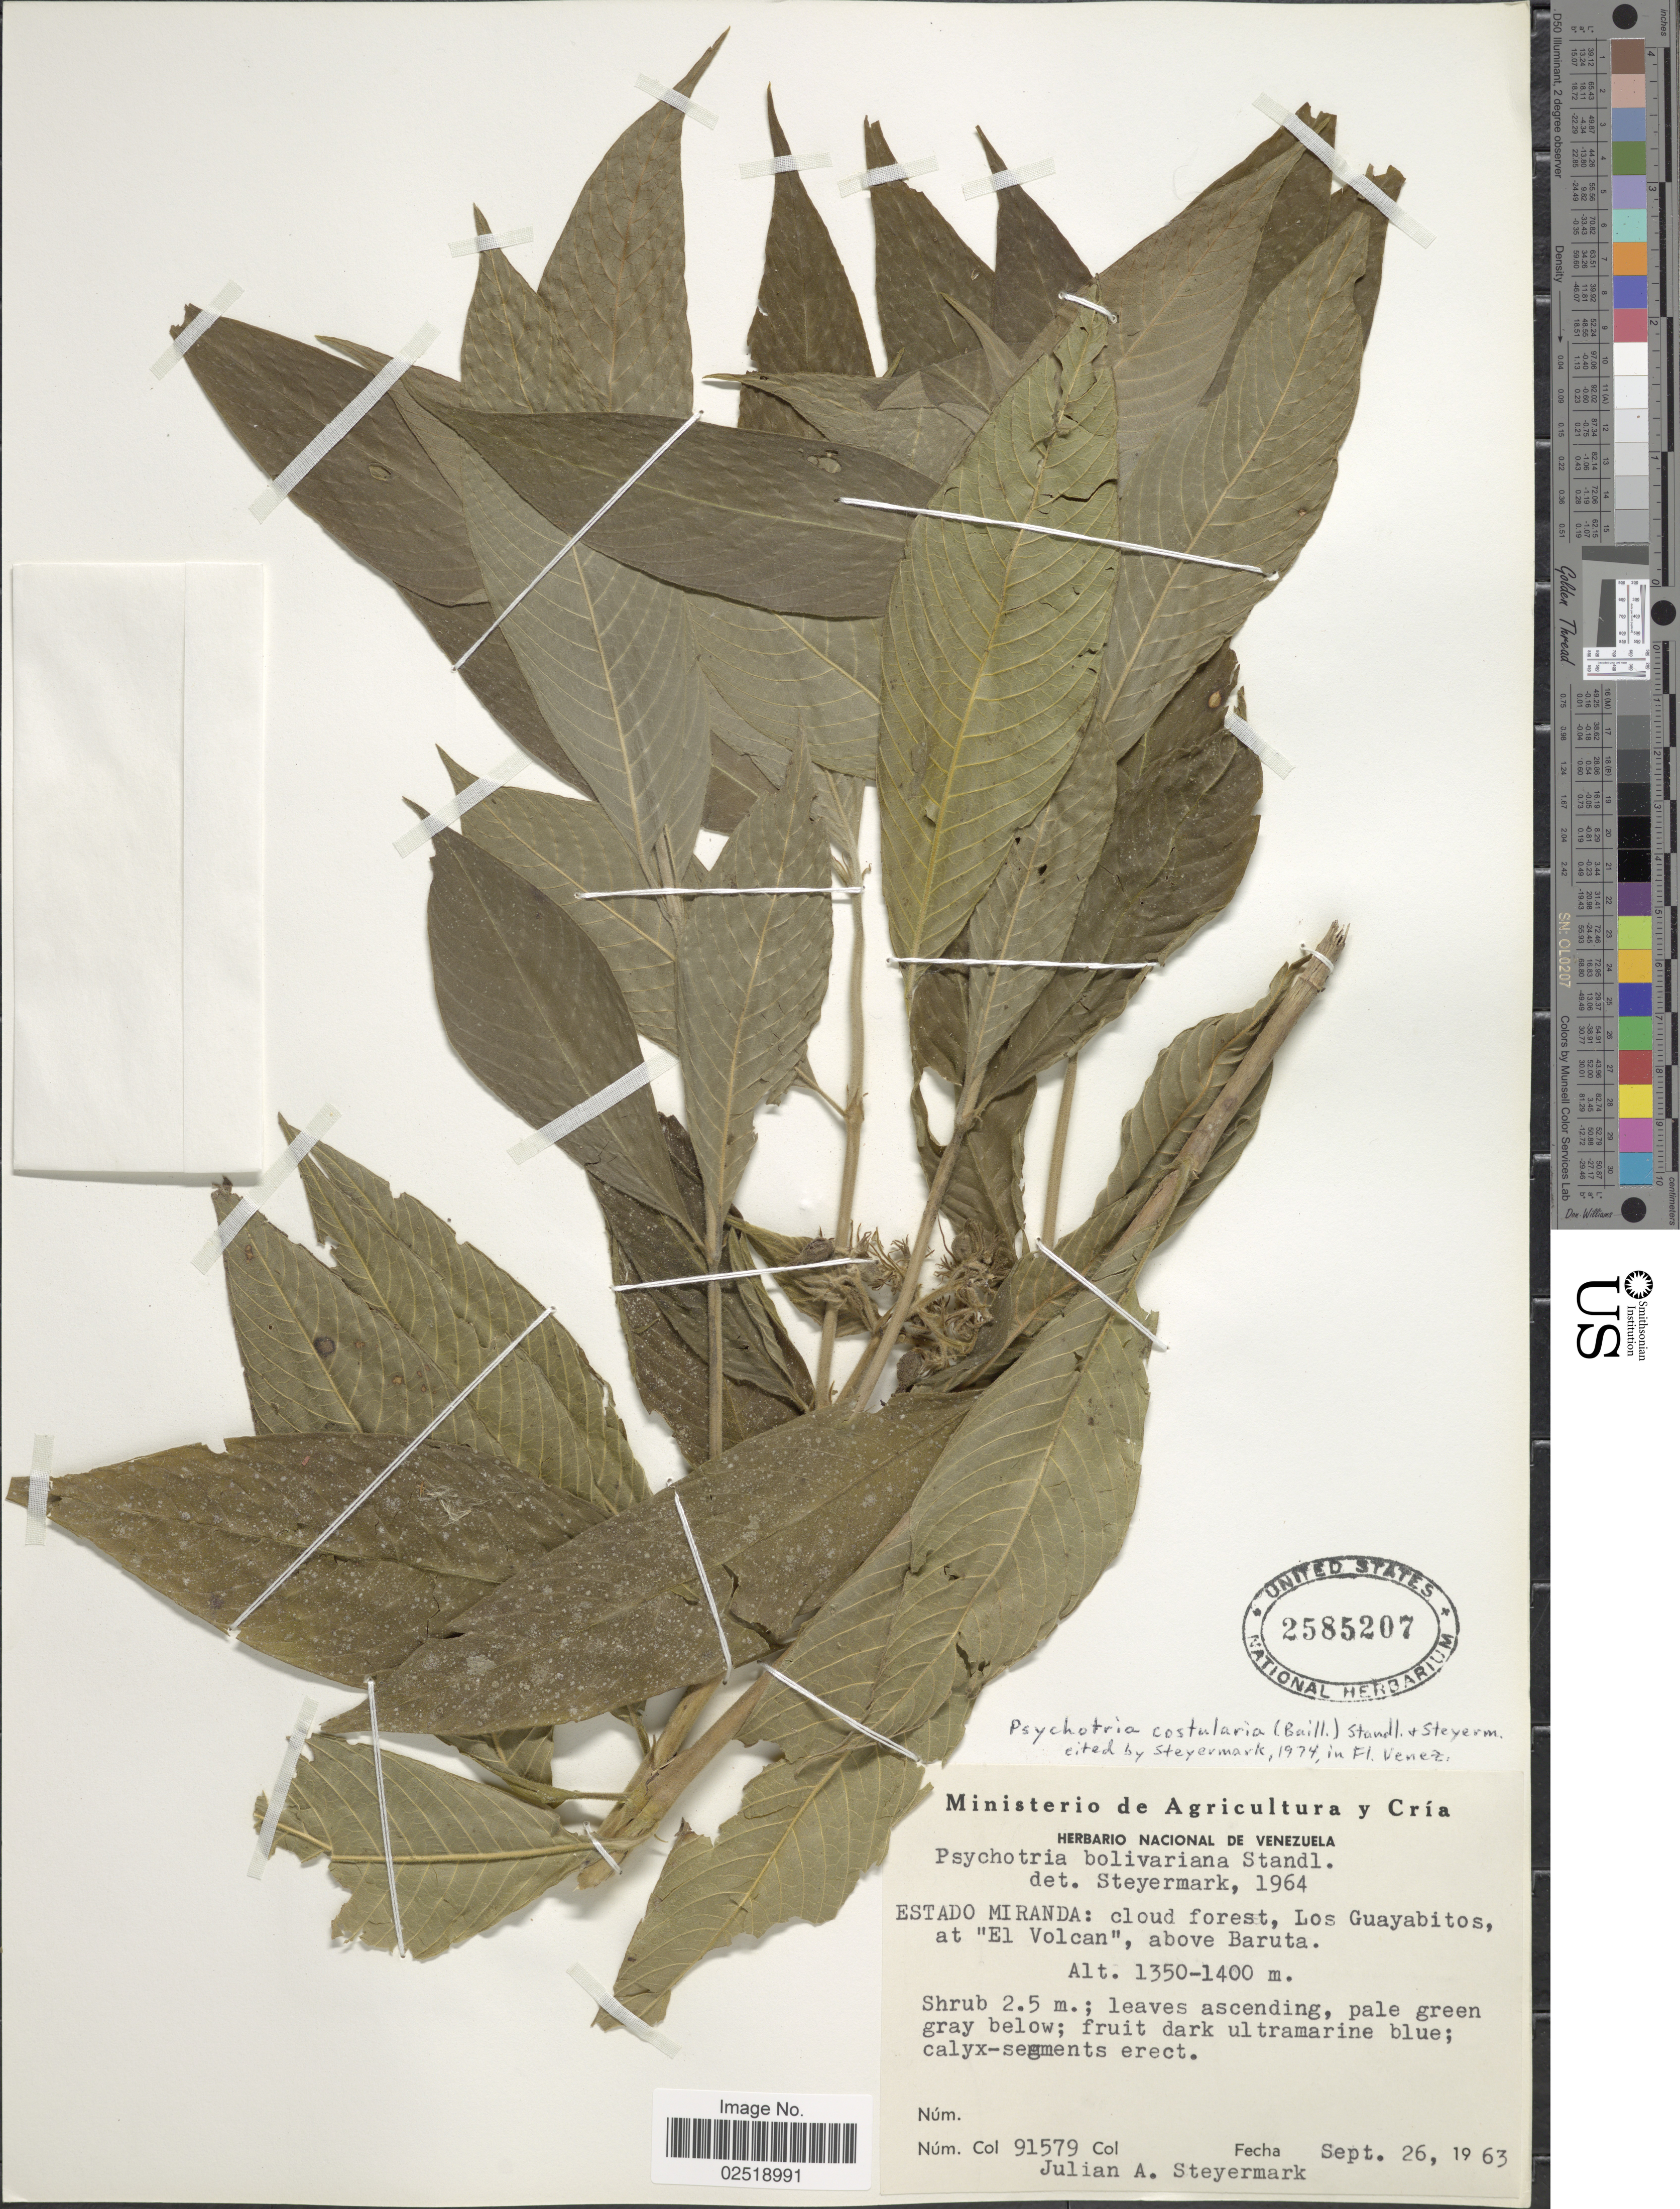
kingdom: Plantae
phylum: Tracheophyta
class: Magnoliopsida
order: Gentianales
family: Rubiaceae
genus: Psychotria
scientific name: Psychotria costularia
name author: (Baill.) Standl. & Steyerm.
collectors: J. Steyermark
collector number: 91579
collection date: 1963-09-26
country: Venezuela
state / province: Miranda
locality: Estado Miranda: cloud forest, Los Guayabitos, at "El Volcan", above Baruta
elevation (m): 1350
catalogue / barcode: US 2585207